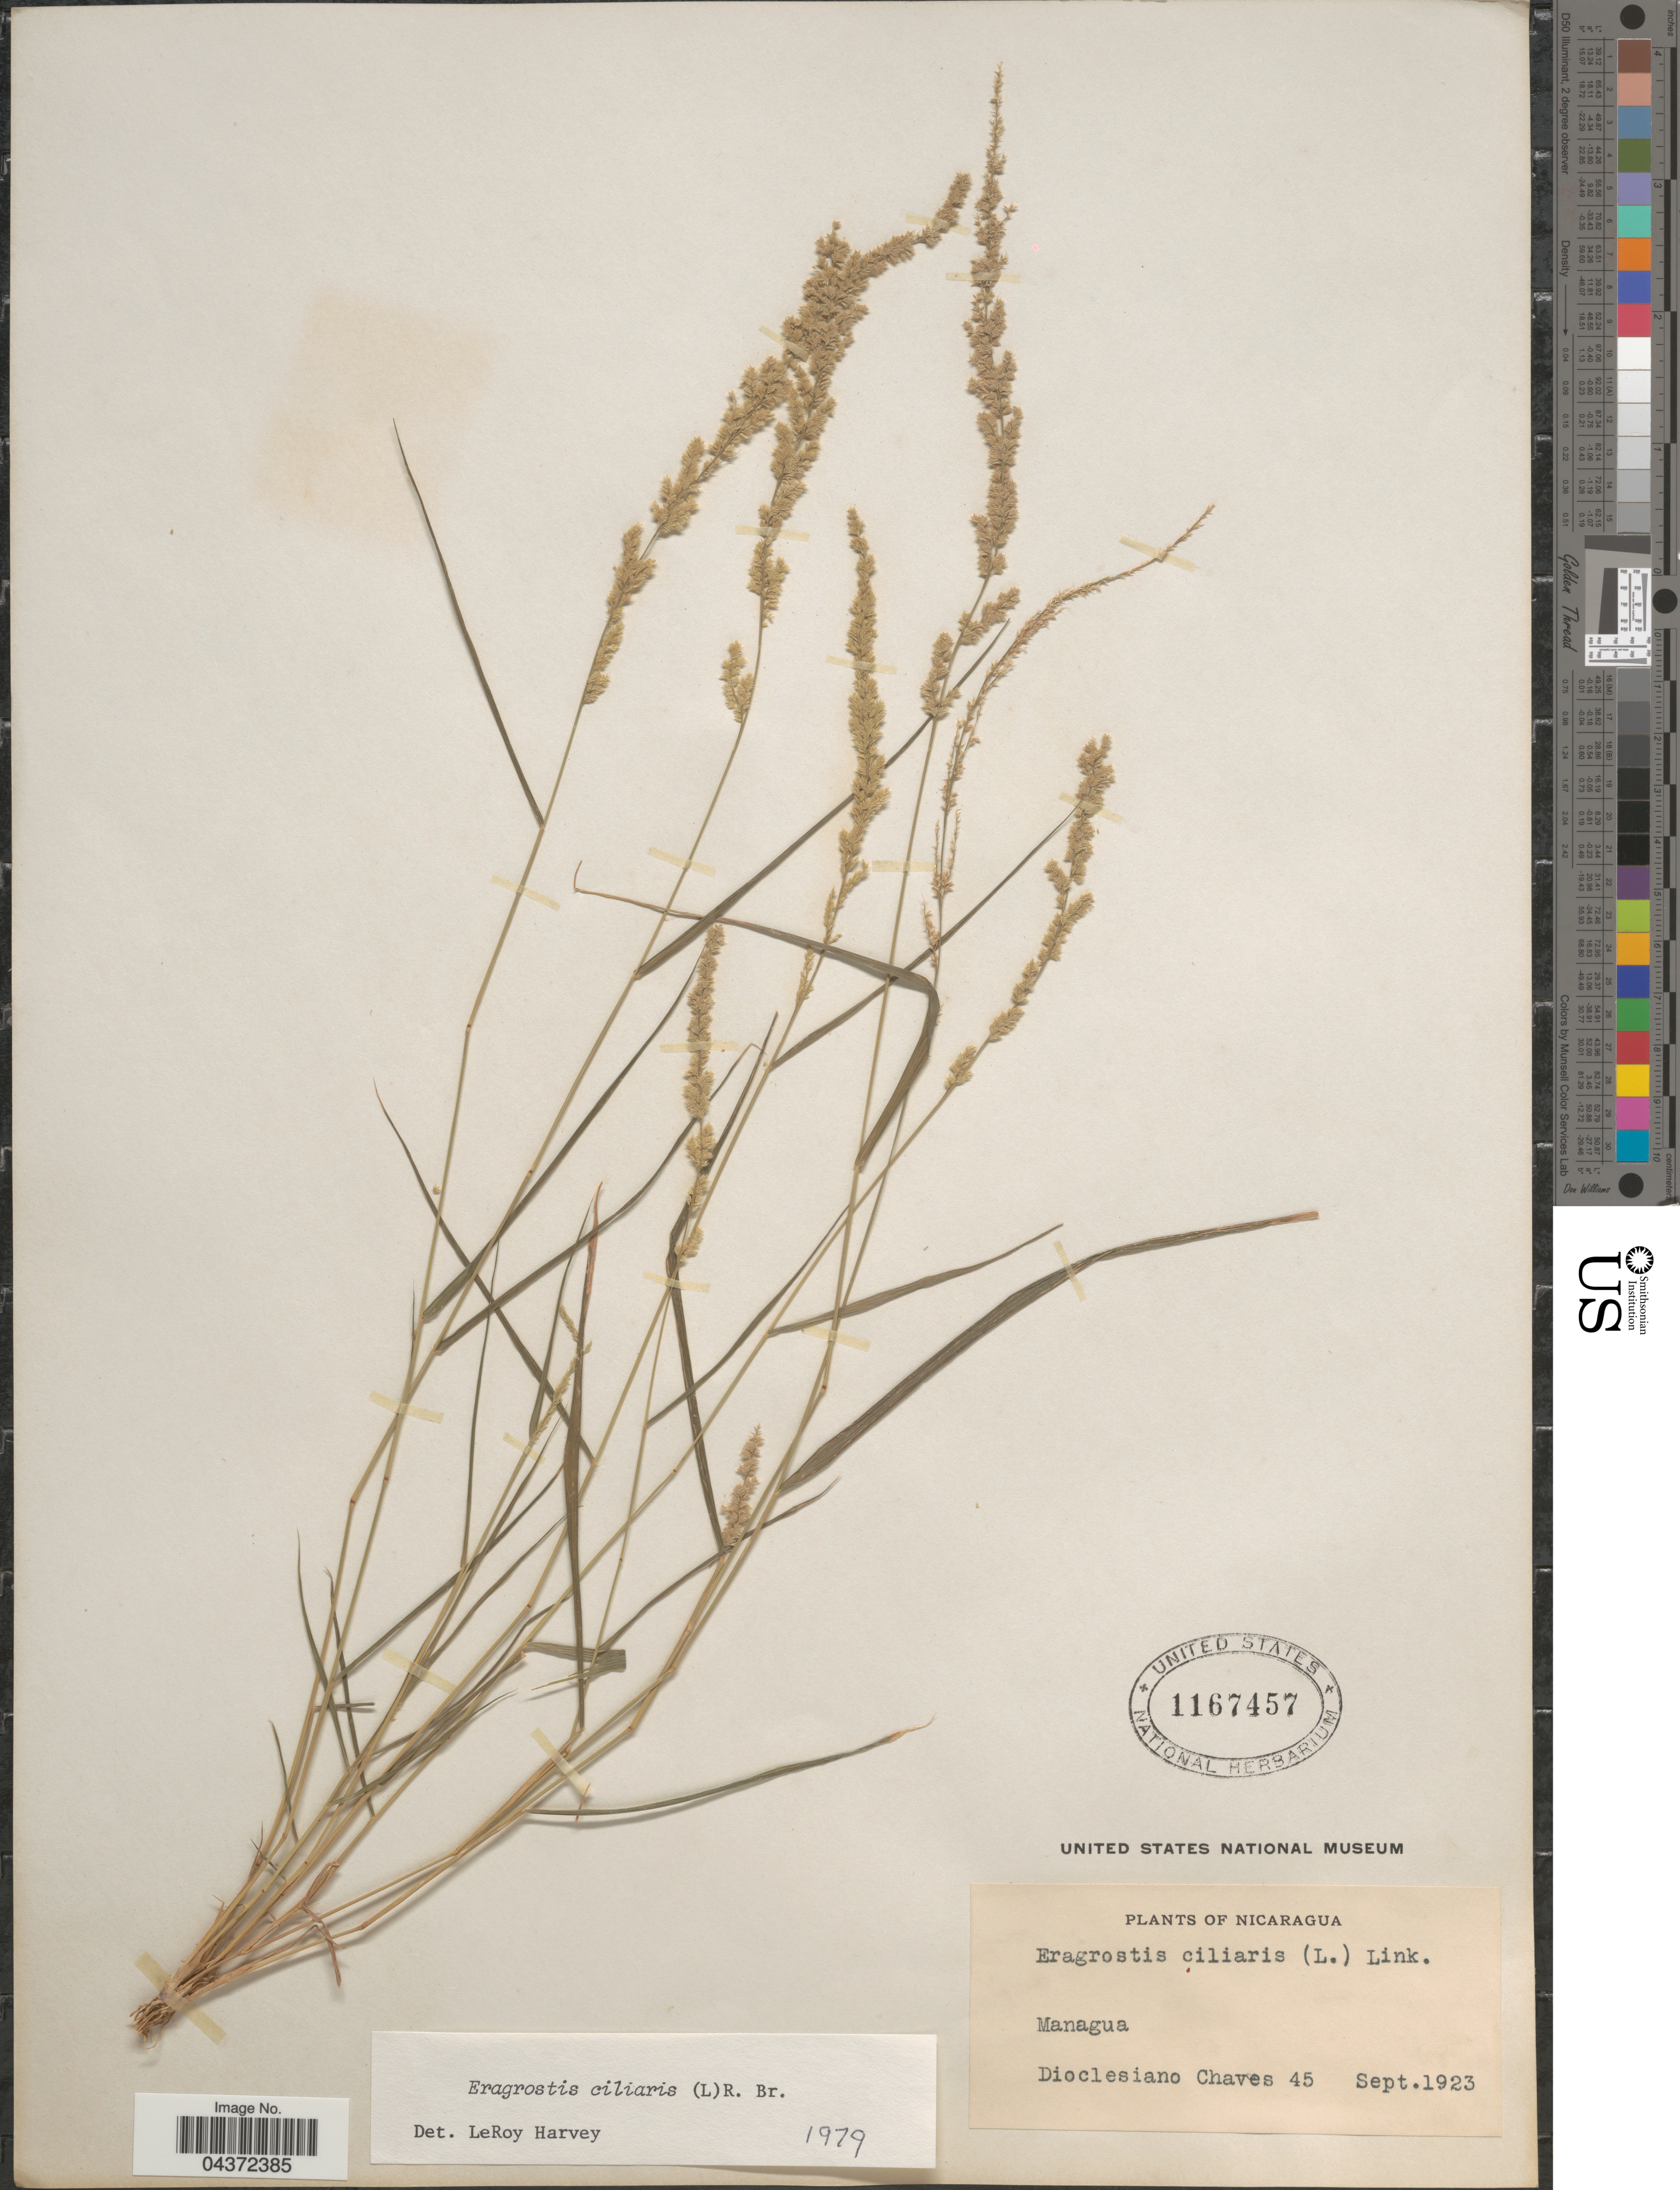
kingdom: Plantae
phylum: Tracheophyta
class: Liliopsida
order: Poales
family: Poaceae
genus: Eragrostis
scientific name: Eragrostis ciliaris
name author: (L.) R. Br.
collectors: D. Chaves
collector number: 45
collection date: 1923-09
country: Nicaragua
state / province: Managua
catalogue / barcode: US 1167457